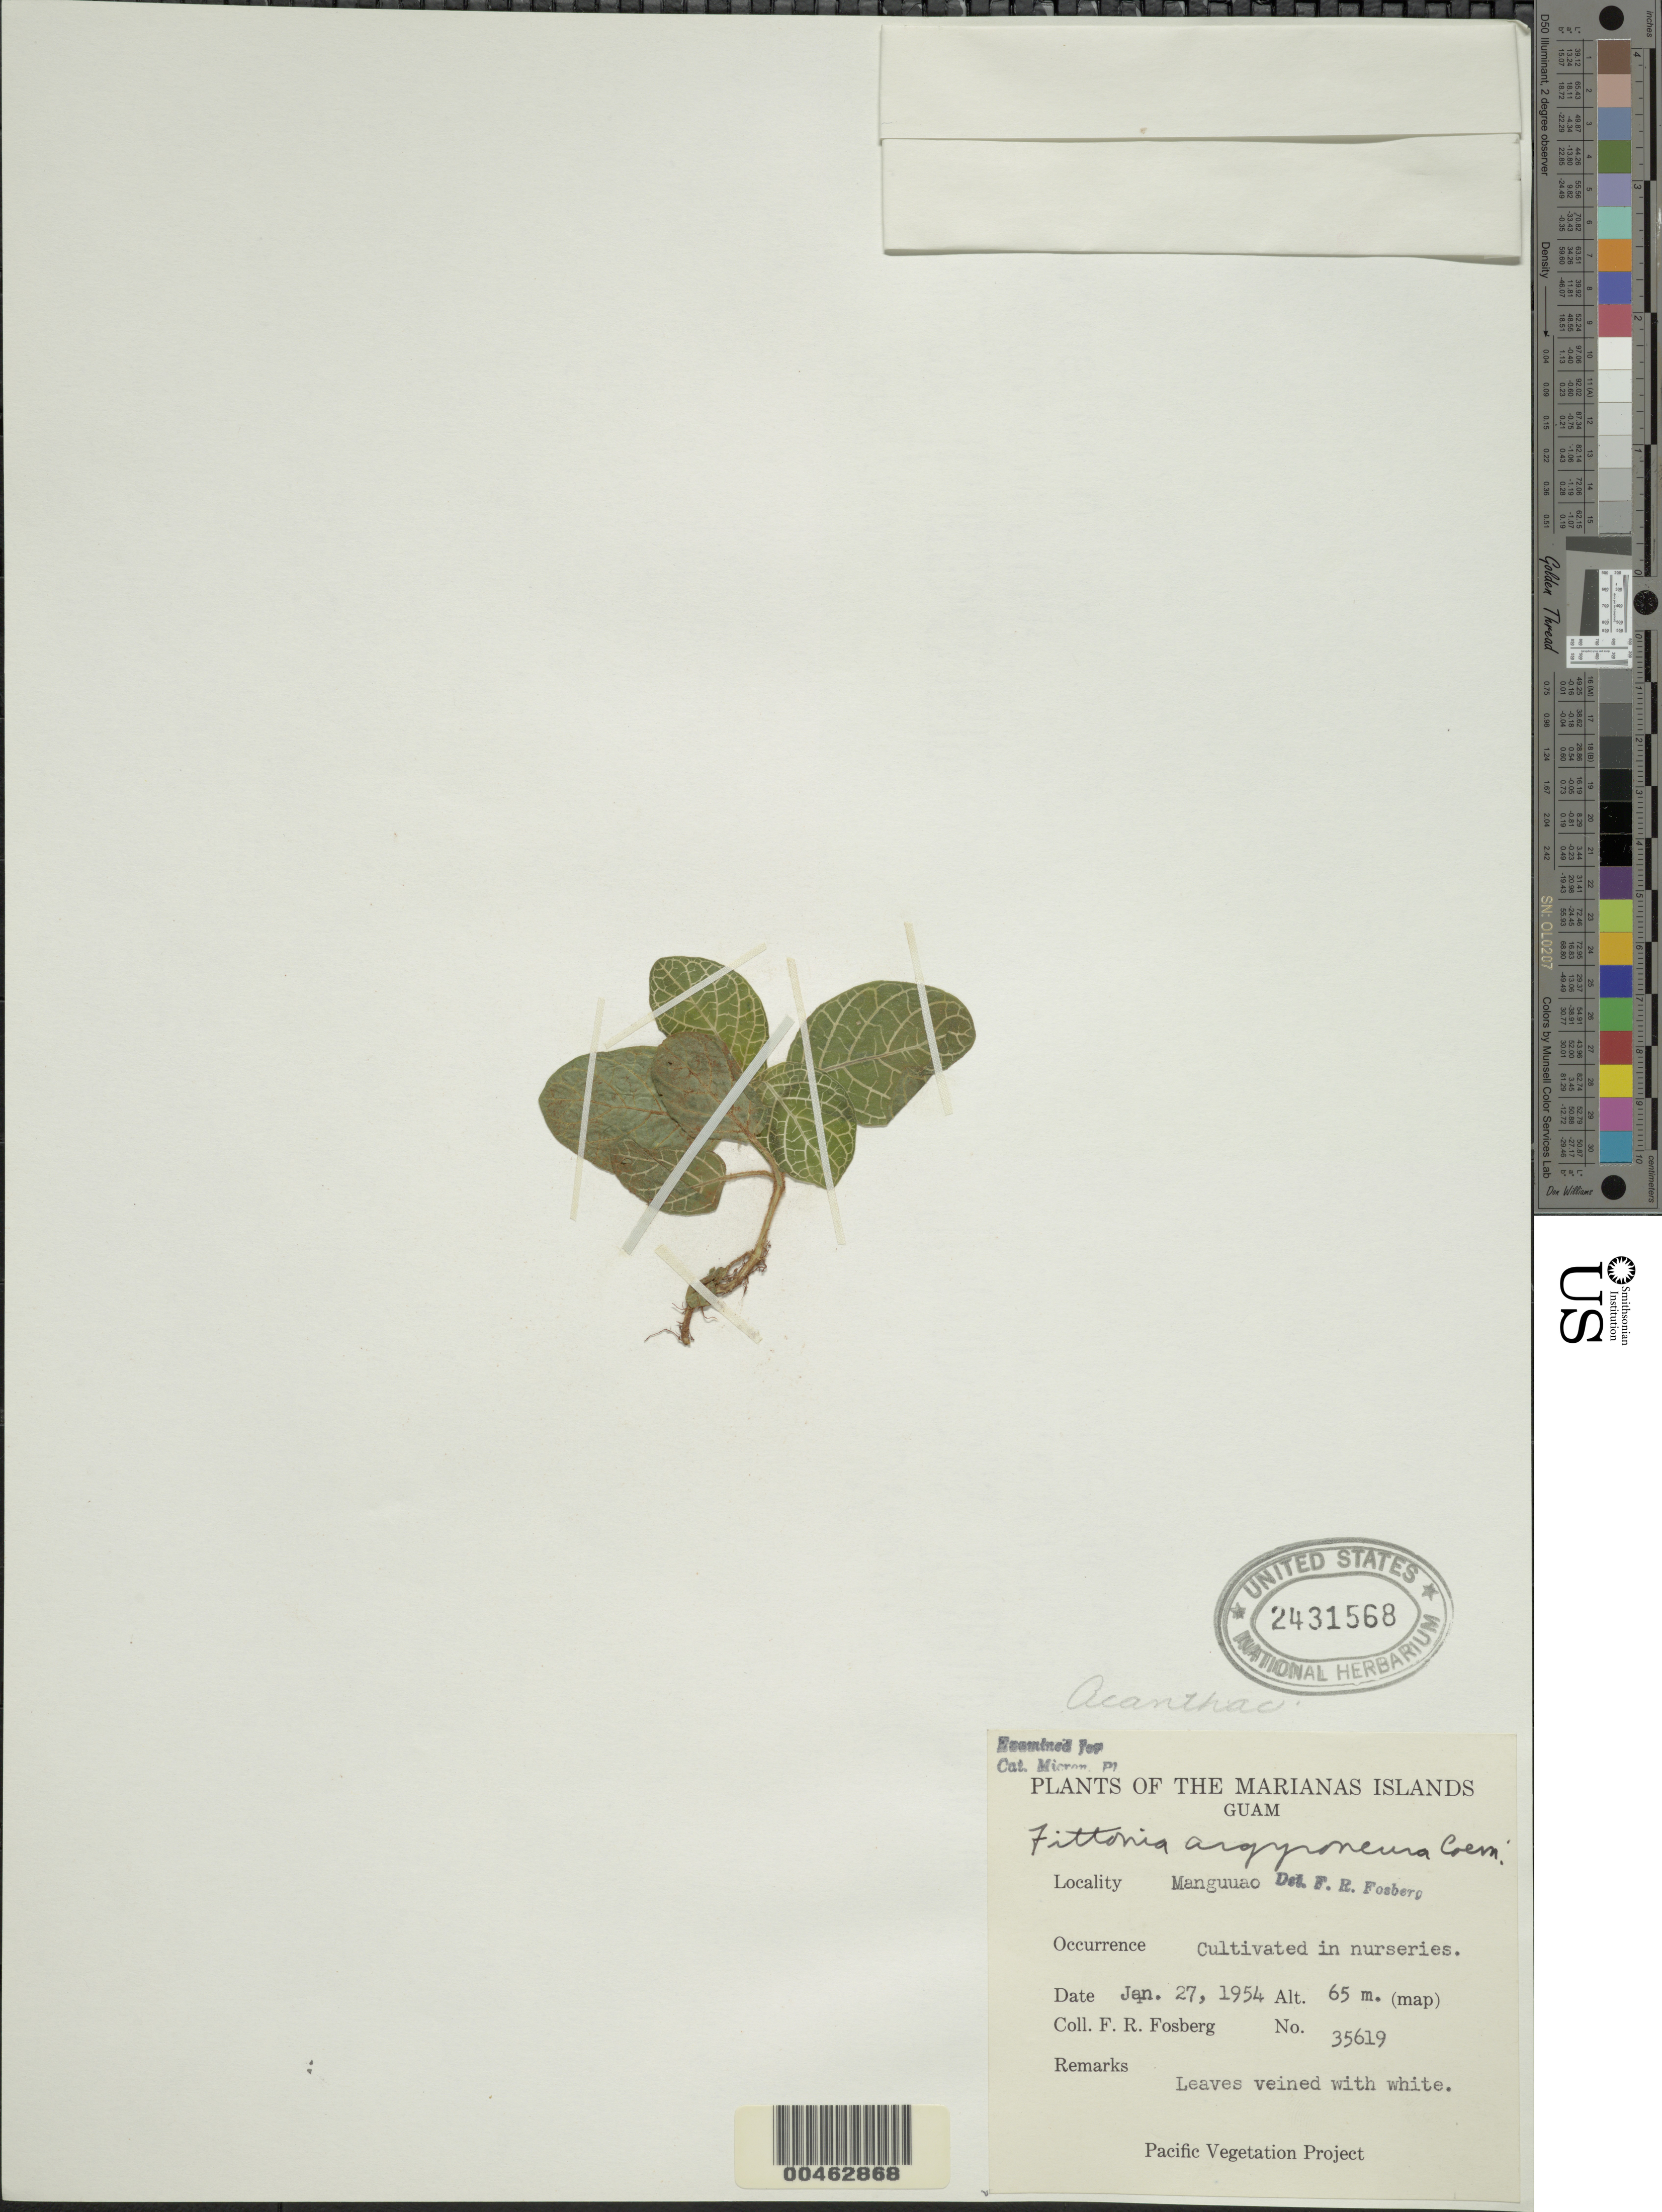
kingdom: Plantae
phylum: Tracheophyta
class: Magnoliopsida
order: Lamiales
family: Acanthaceae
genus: Fittonia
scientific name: Fittonia albivenis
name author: (Lindl. ex Veitch) Brummitt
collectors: F. R. Fosberg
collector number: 35619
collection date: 1954-01-27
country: Guam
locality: Marianas Islands. Manguuao.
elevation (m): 65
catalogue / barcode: US 2431568